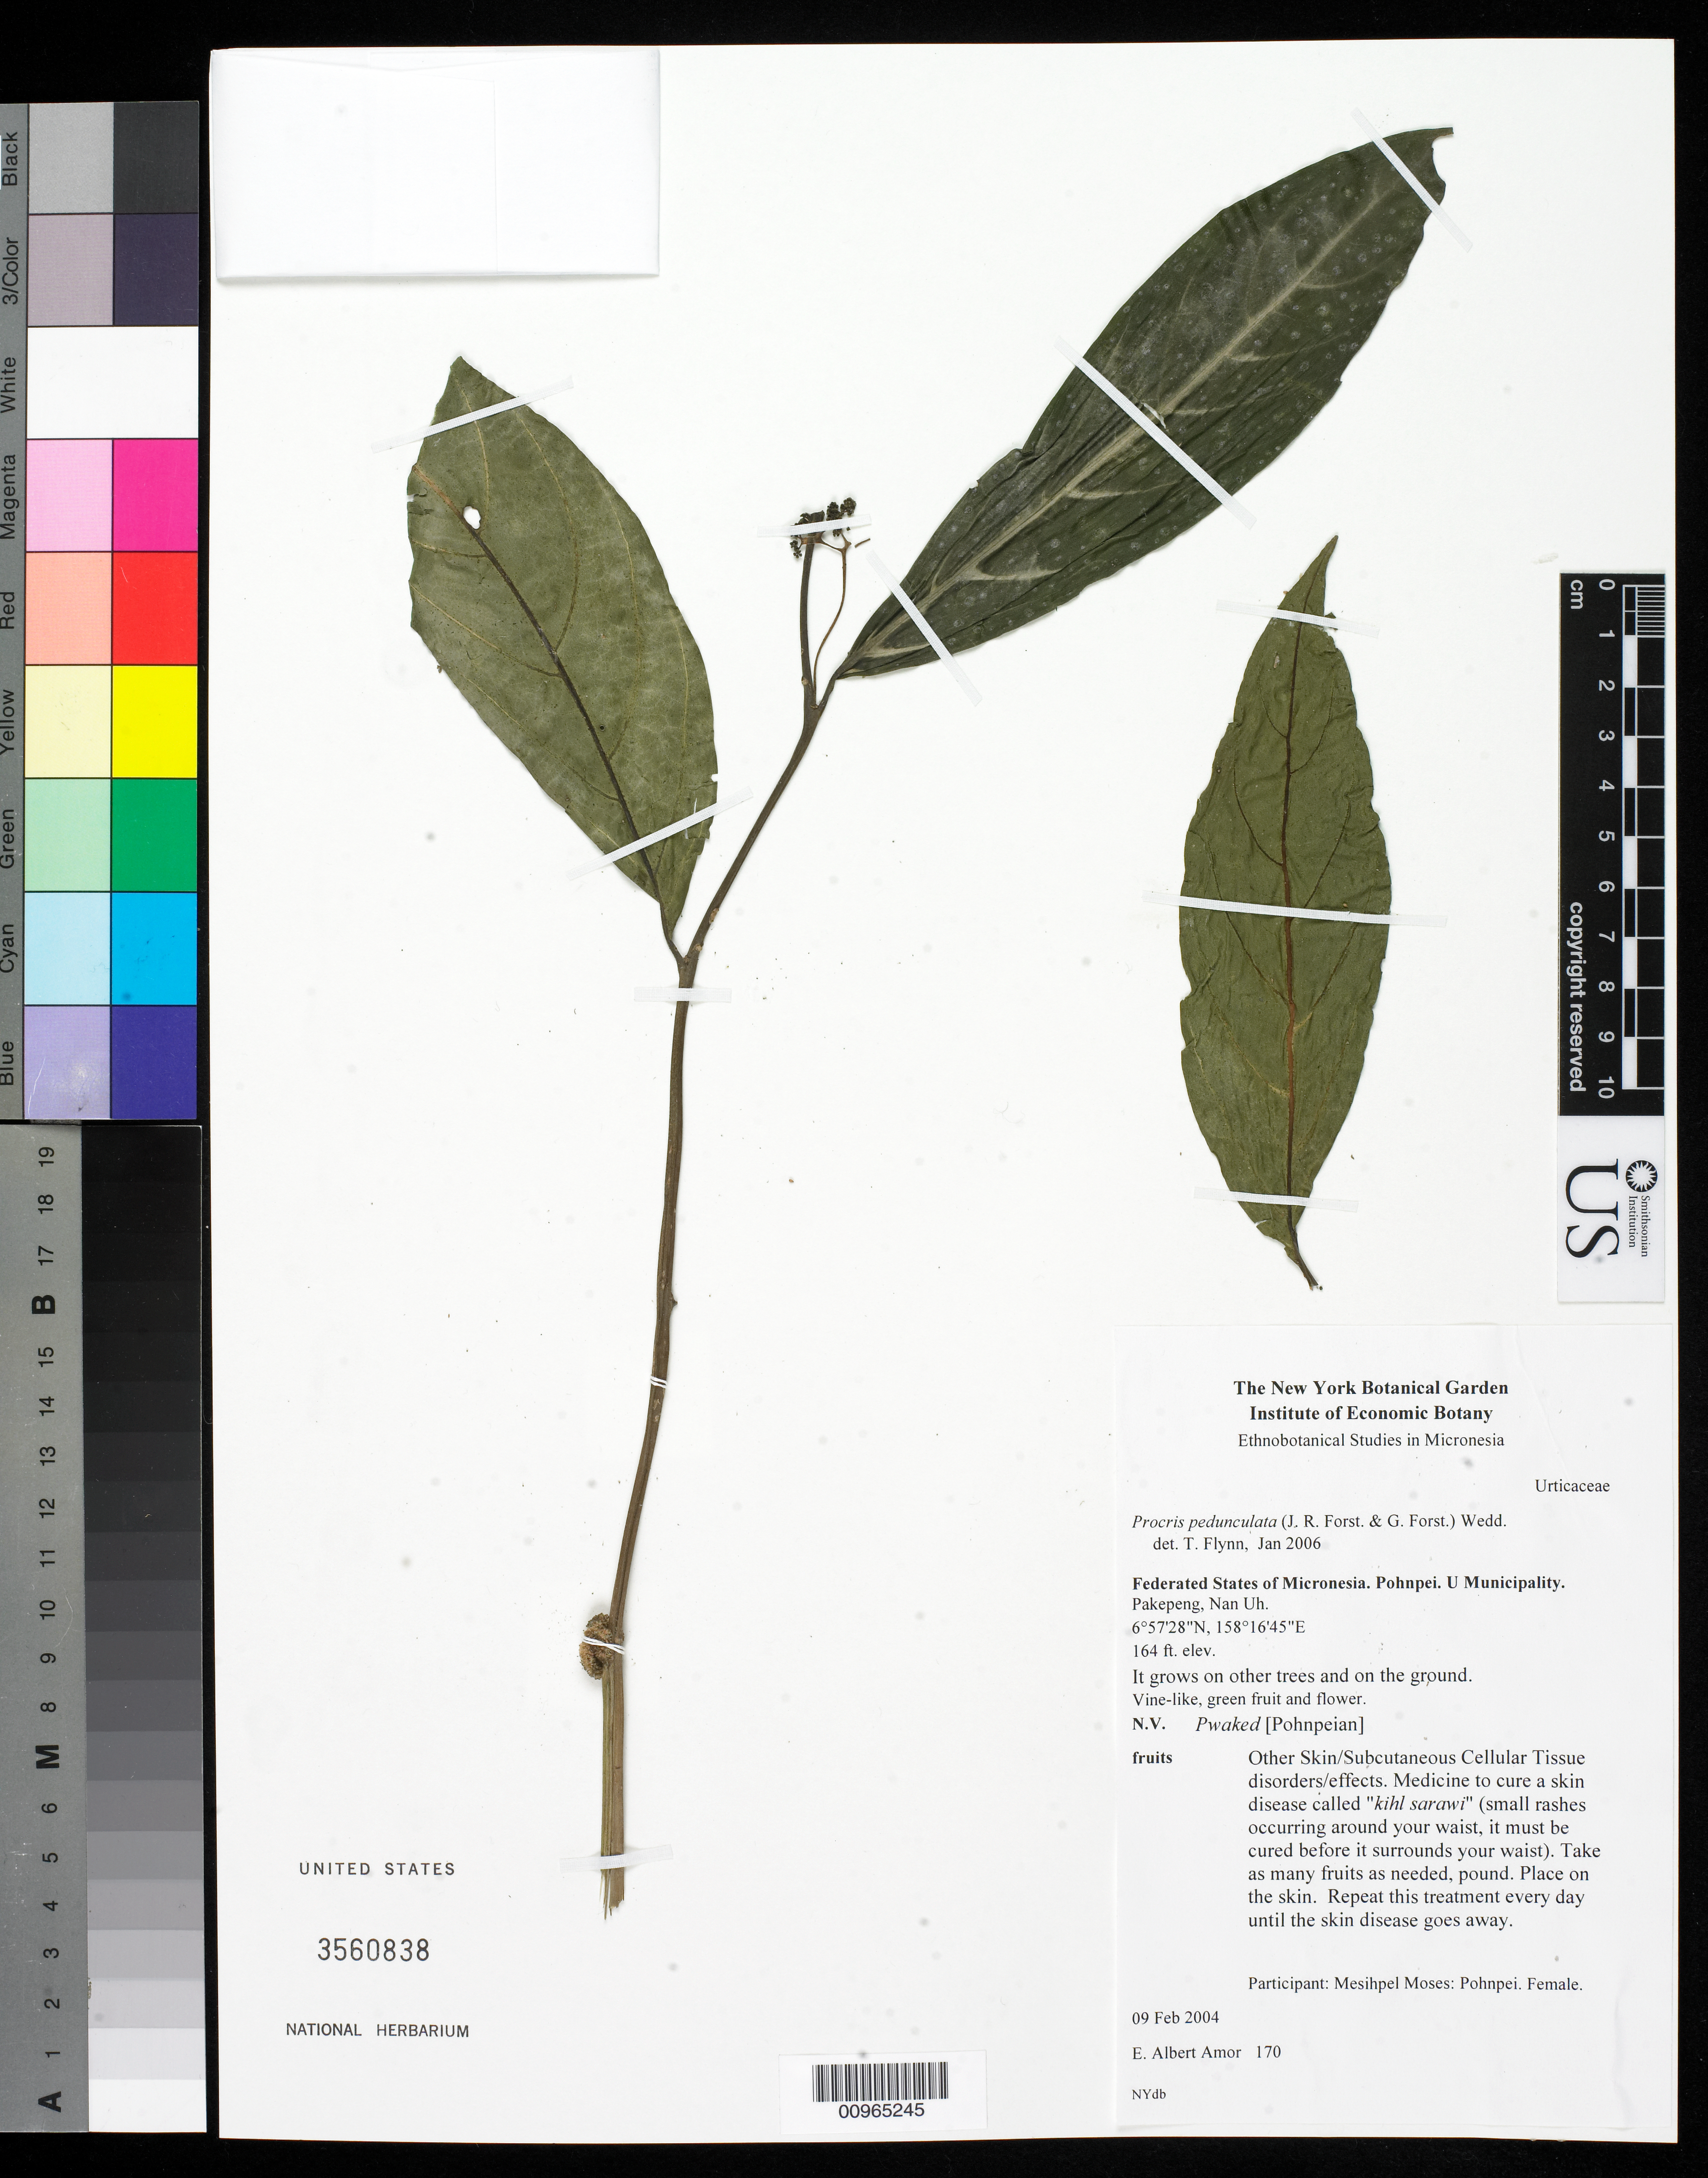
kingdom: Plantae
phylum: Tracheophyta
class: Magnoliopsida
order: Rosales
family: Urticaceae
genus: Procris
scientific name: Procris pedunculata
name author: (J.R. Forst. & G. Forst.) Wedd.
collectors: E. A. Amor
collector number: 170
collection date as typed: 09 Feb 2004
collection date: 2004-02-09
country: Micronesia, Federated States of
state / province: Pohnpei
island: Pohnpei [Ponape]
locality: Pakepeng, Nan Uh, U Muncipality, Pohnpei, Micronesia.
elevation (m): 50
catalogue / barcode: US 3560838